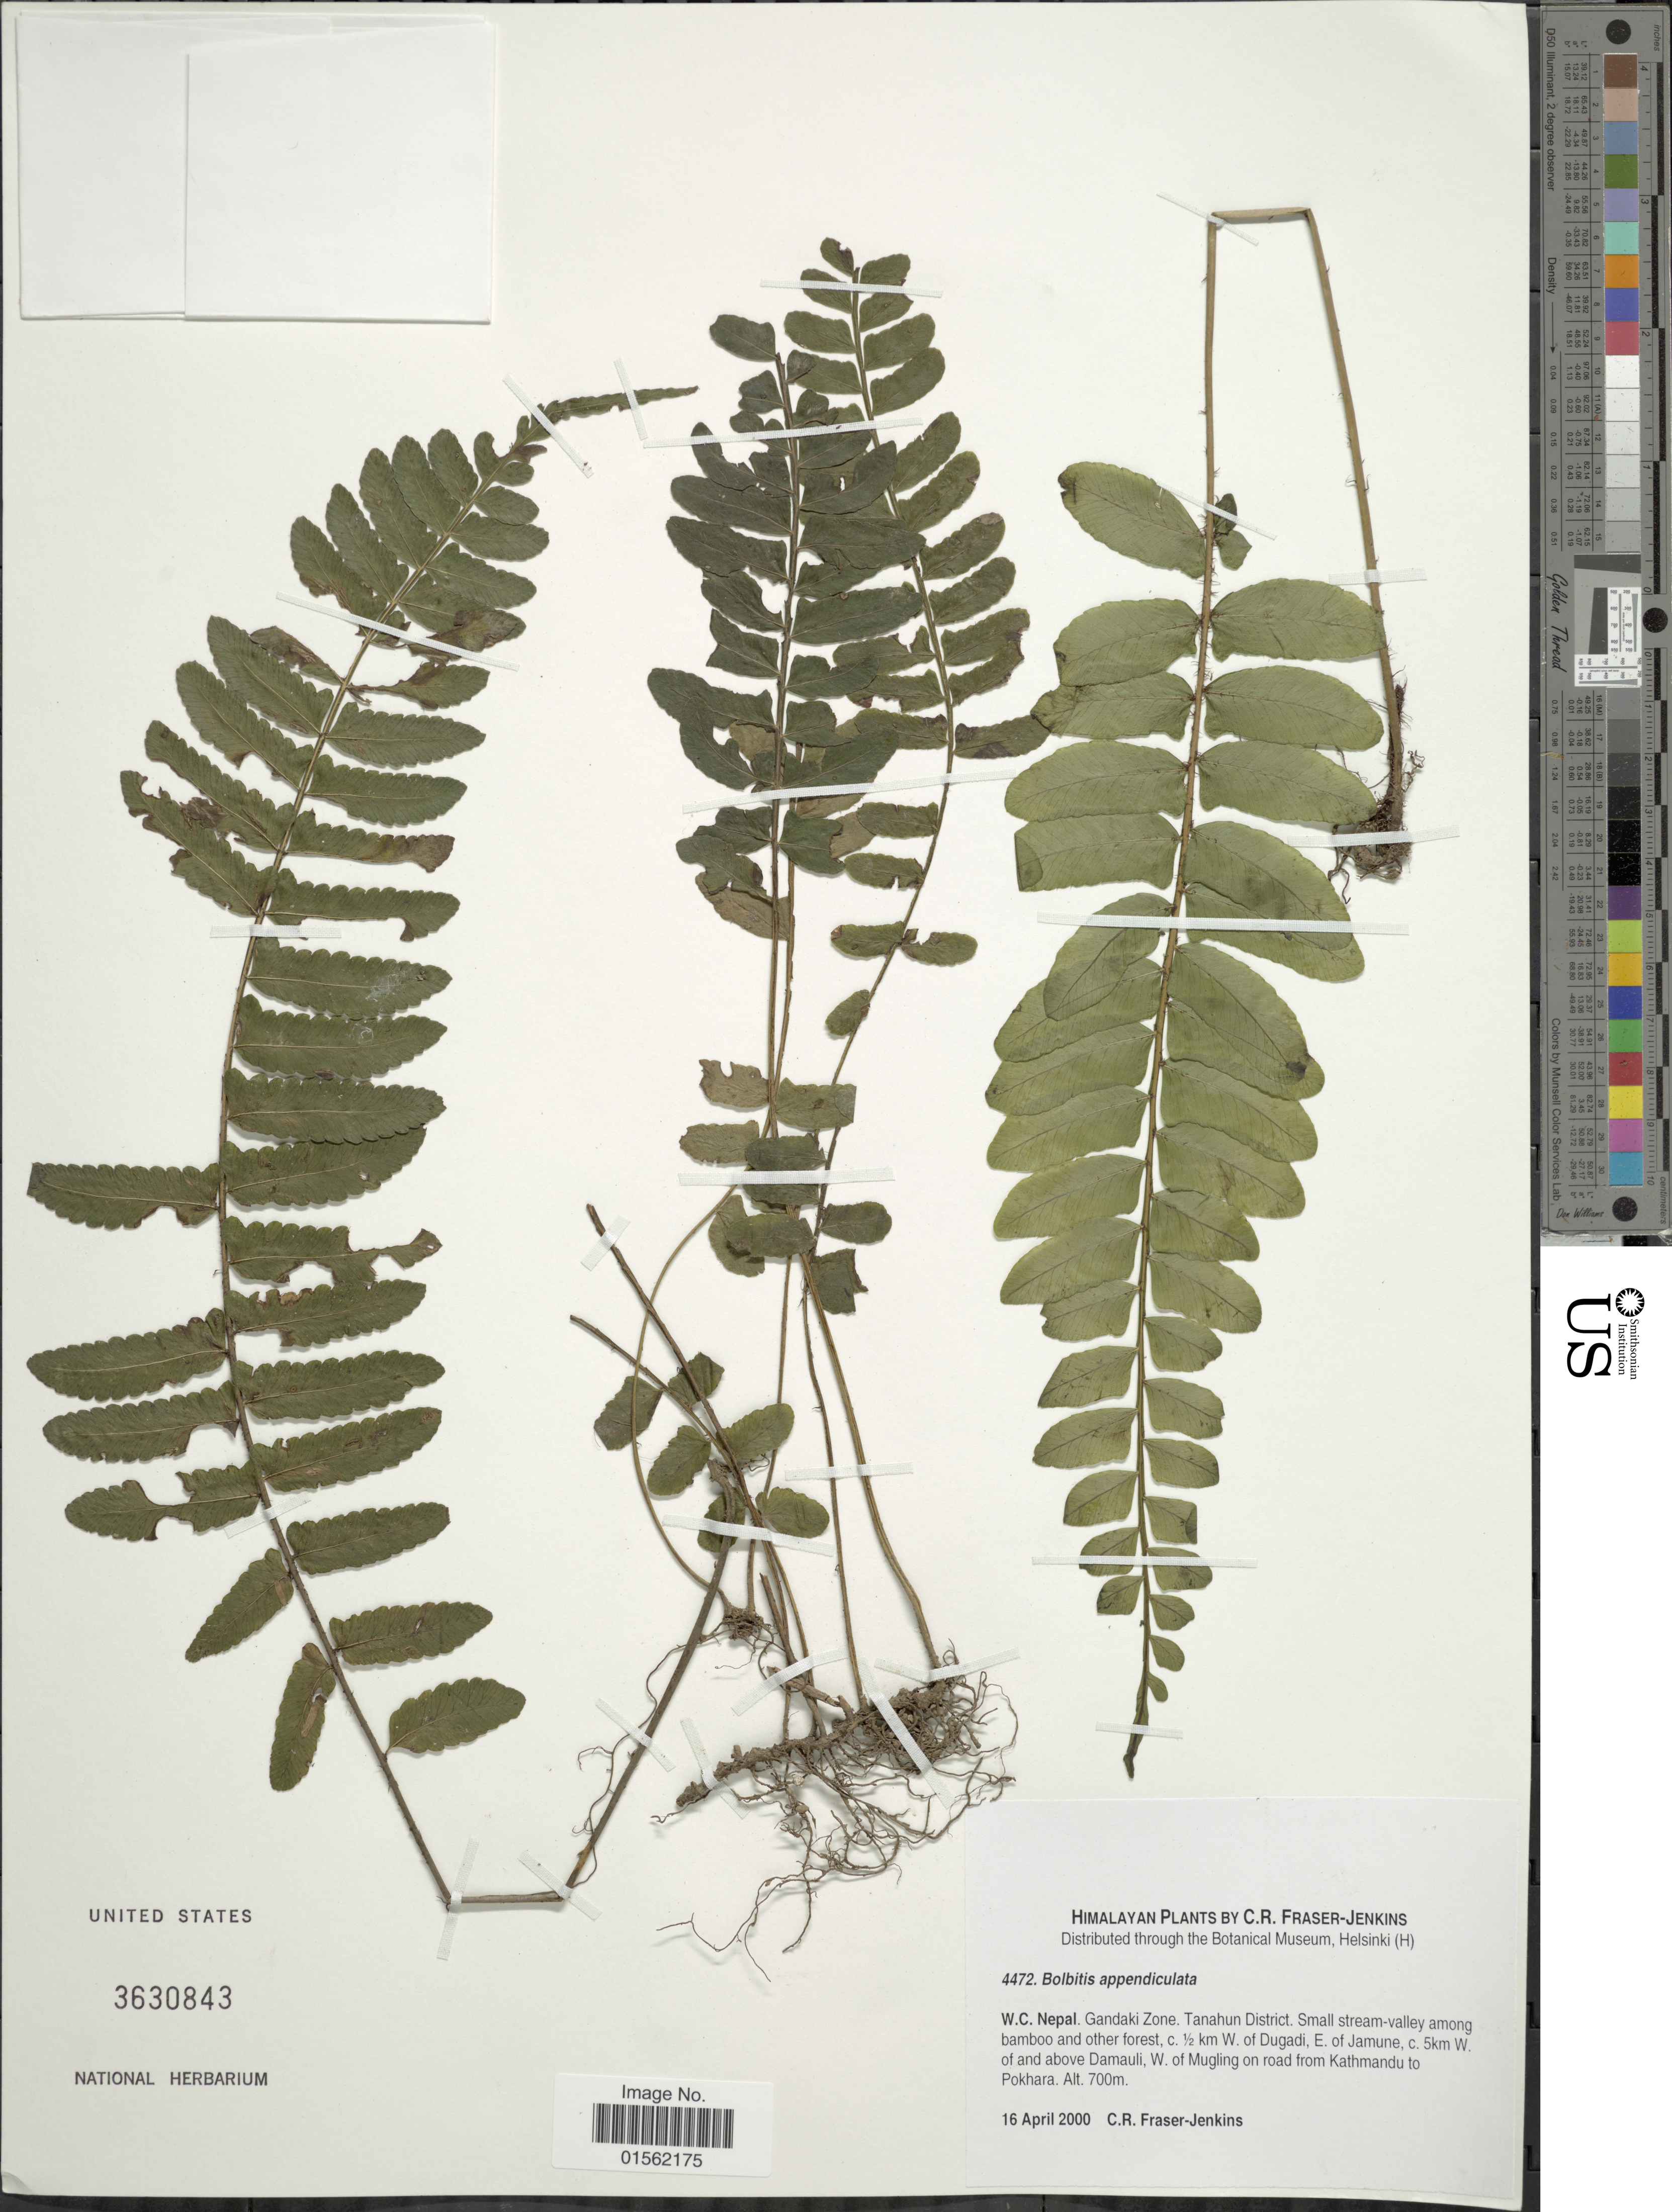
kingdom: Plantae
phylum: Tracheophyta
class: Polypodiopsida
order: Polypodiales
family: Dryopteridaceae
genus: Bolbitis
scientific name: Bolbitis appendiculata var. appendiculata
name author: (Willd.) K. Iwats.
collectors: C. R. Fraser-Jenkins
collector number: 4472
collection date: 2000-04-16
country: Nepal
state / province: Gandaki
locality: Himalaya, W. C. Nepal, Gandaki Zone, Tanahun District, Small stream-valley among bamboo and other forest, c. 1/2 km W. of Dugadi, E. of Jamune, c. 5 km W. of and above Damauli, W. of Mugling on road from Kathmandu to Pokhara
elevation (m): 700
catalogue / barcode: US 3630843